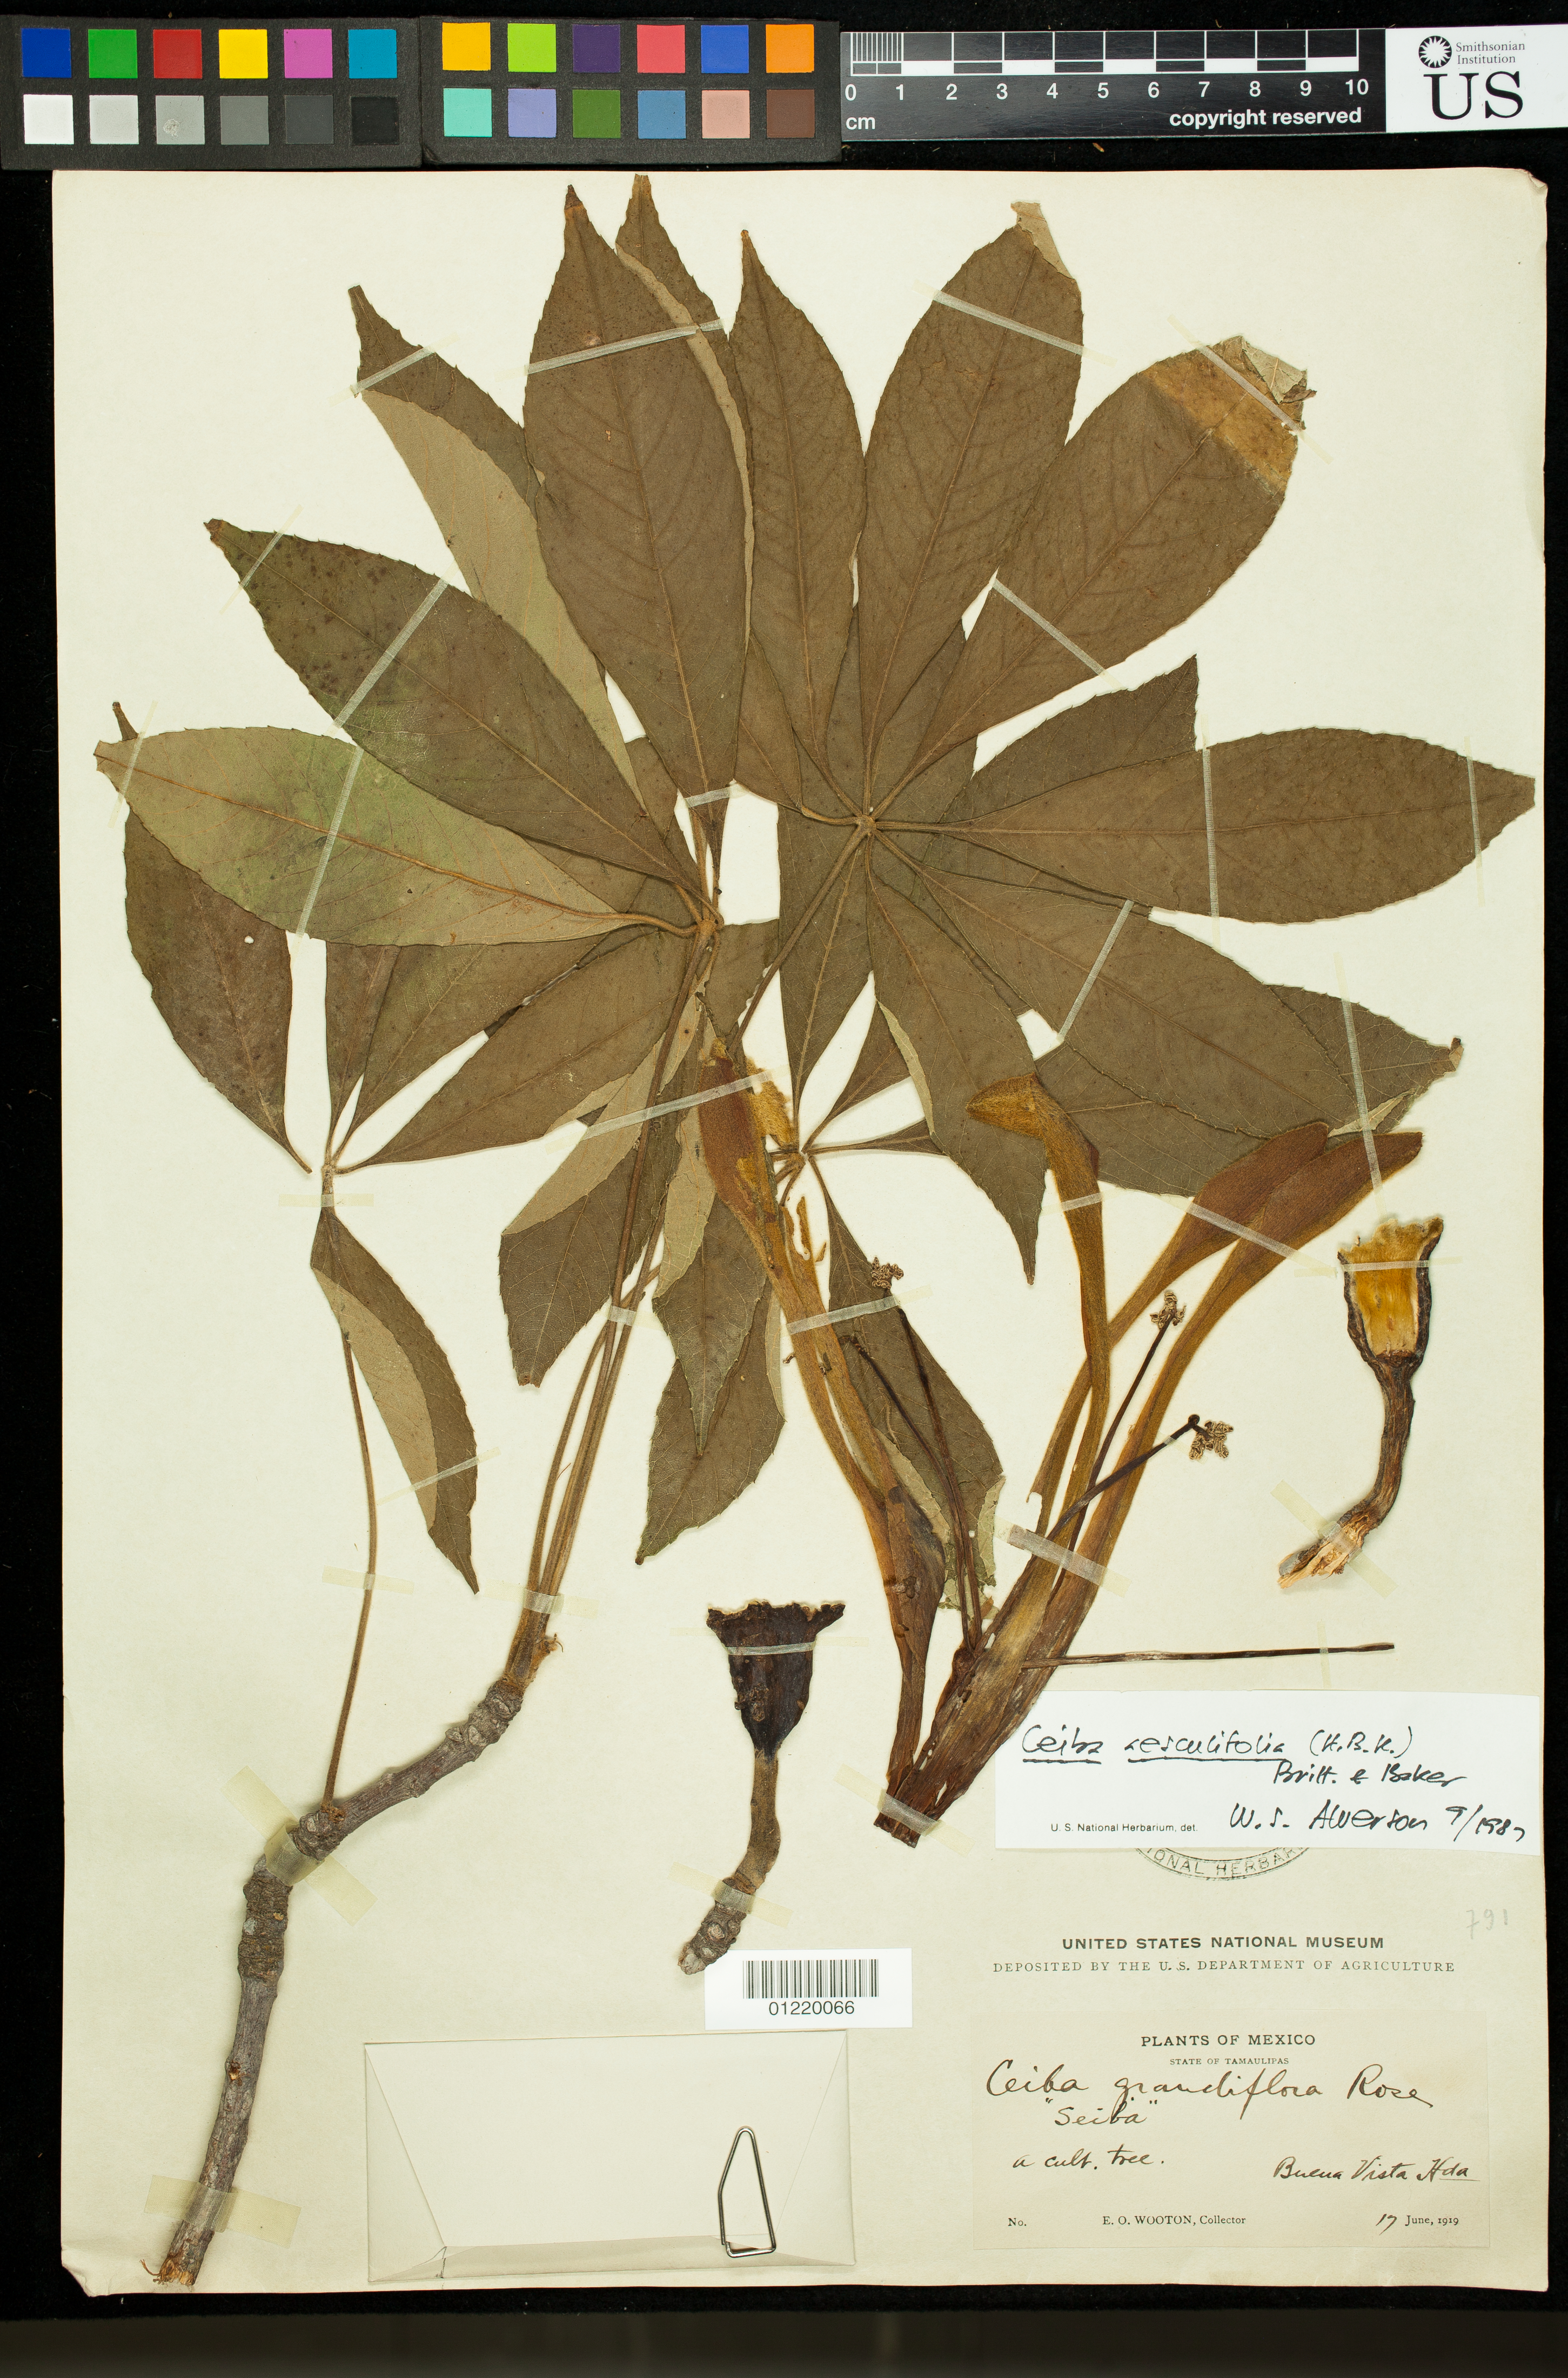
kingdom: Plantae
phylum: Tracheophyta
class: Magnoliopsida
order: Malvales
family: Malvaceae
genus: Ceiba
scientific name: Ceiba aesculifolia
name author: (Kunth) Britten & Baker f.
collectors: E. O. Wooton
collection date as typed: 6/17/1919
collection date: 1919-06-17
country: Mexico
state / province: Tamaulipas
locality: Tamaulipas: Buena Vista Hda